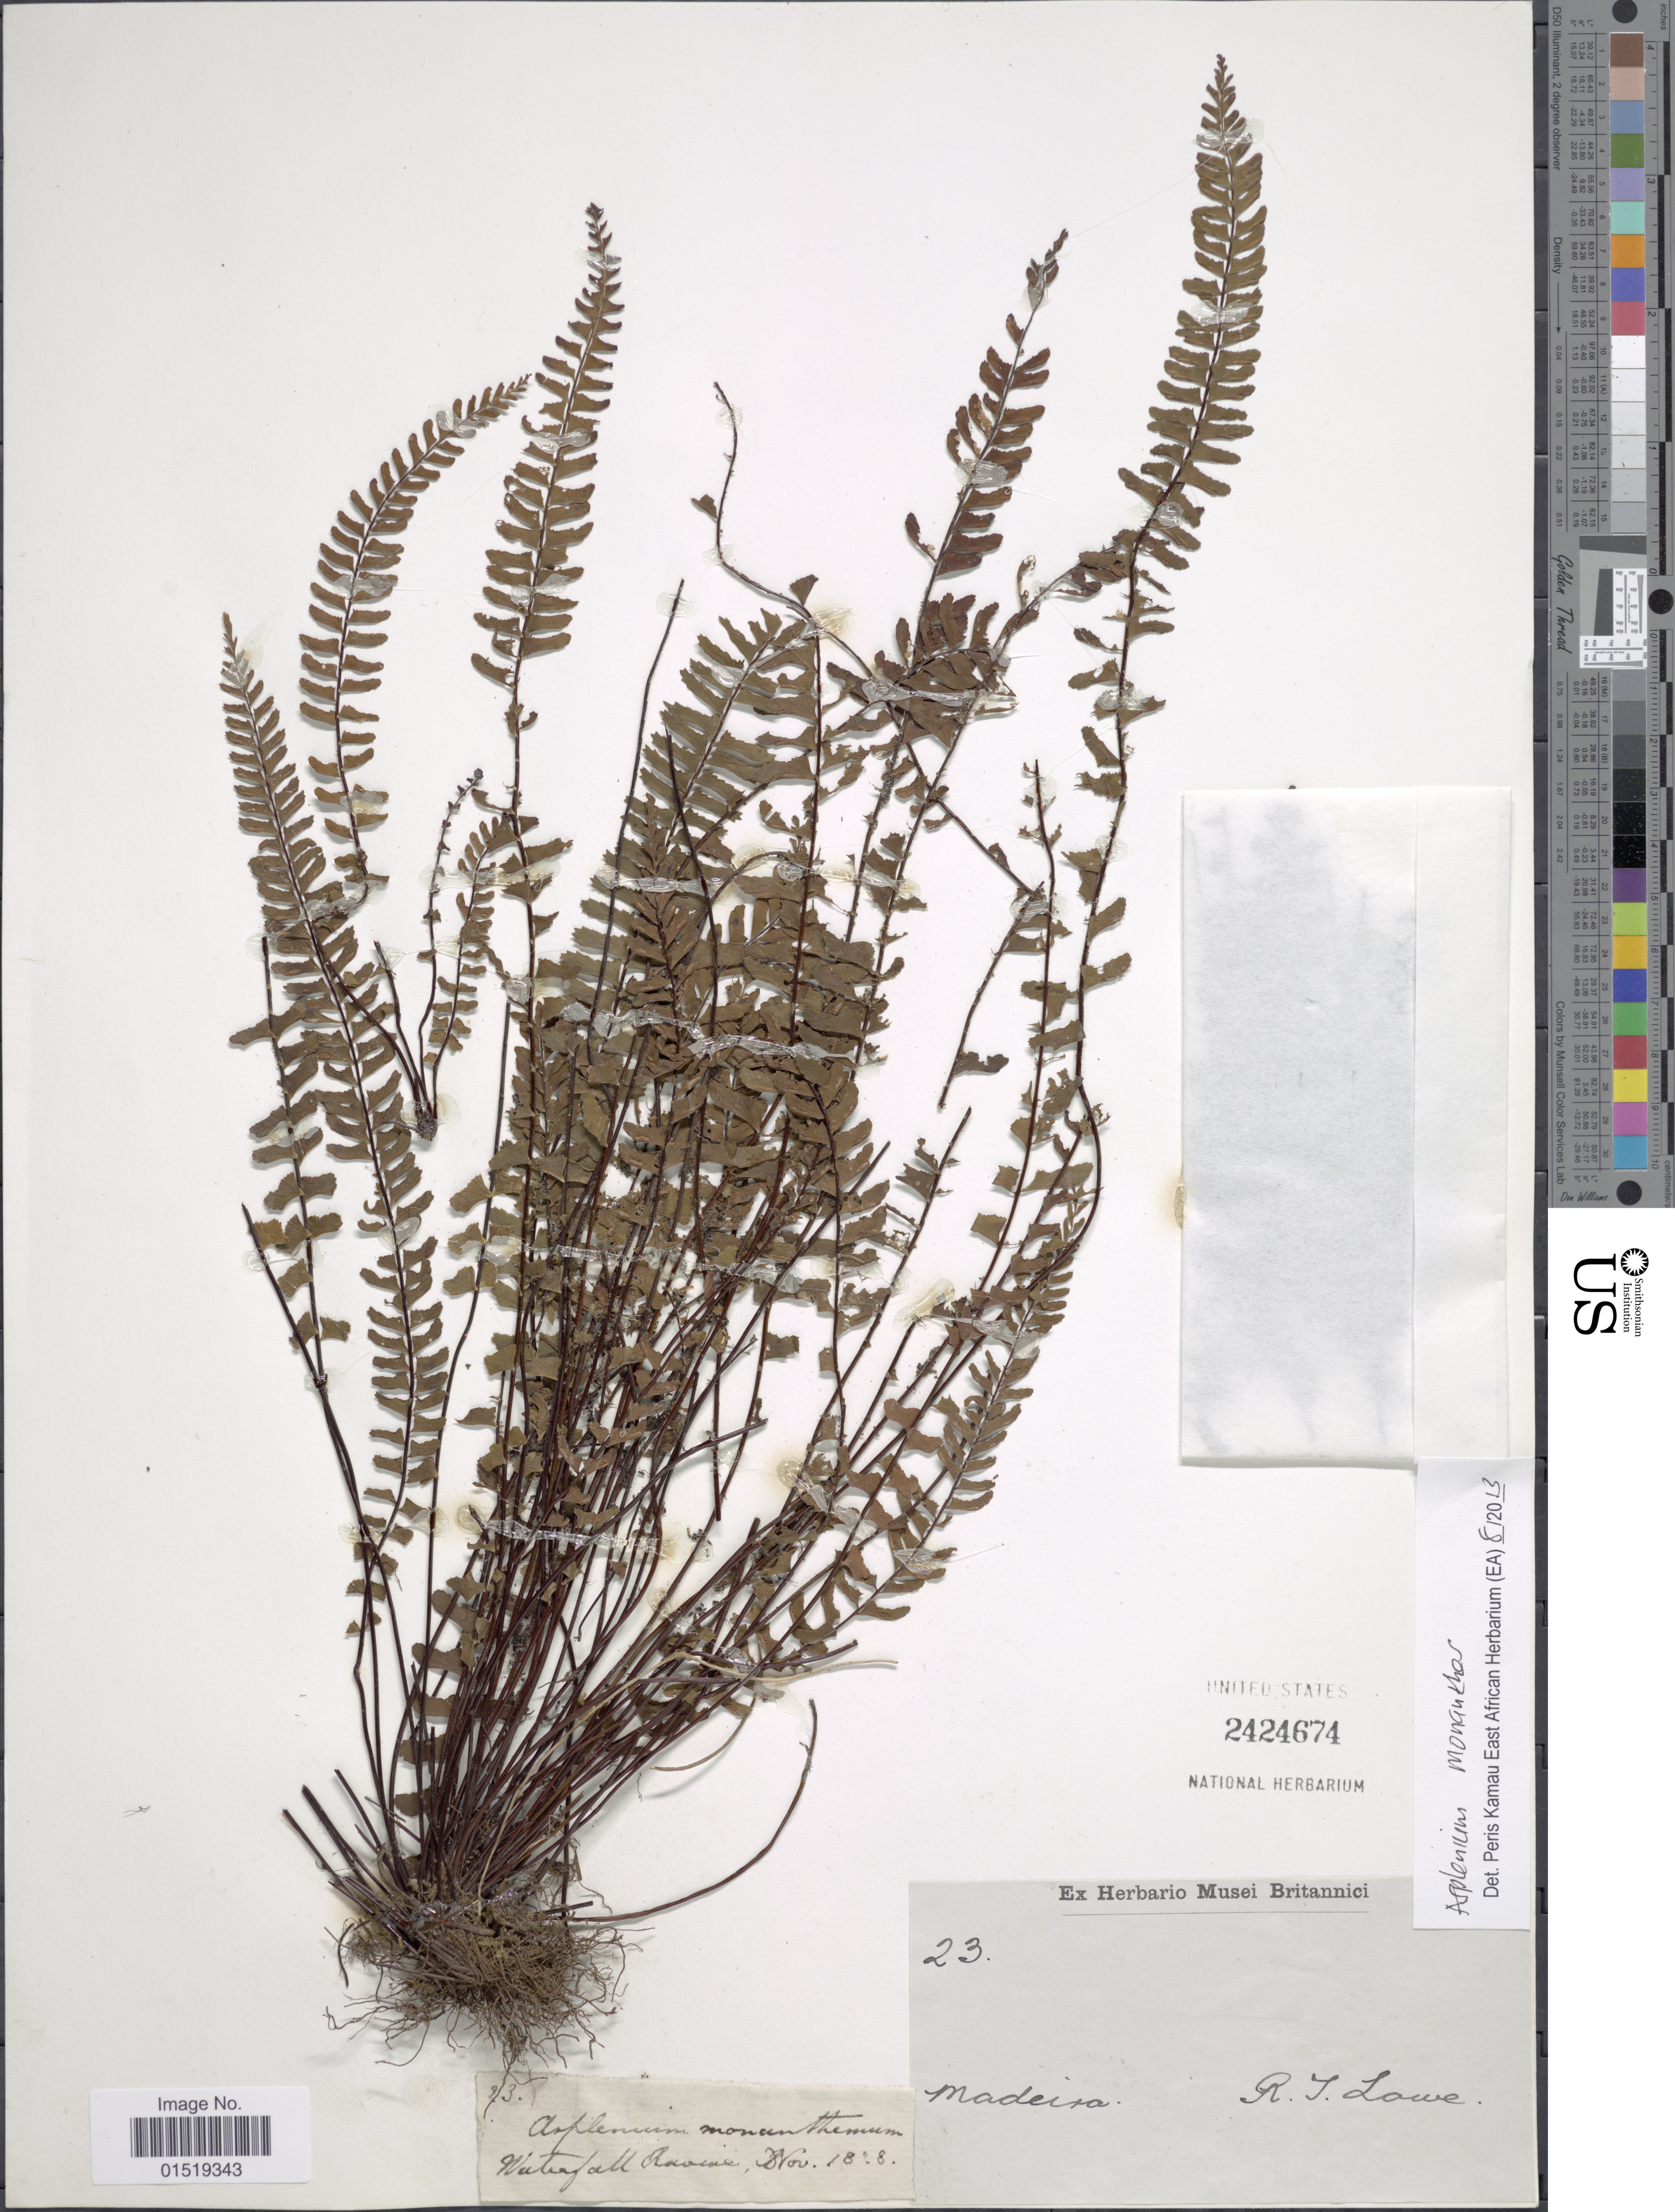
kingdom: Plantae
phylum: Tracheophyta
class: Polypodiopsida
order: Polypodiales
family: Aspleniaceae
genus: Asplenium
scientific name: Asplenium monanthes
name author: L.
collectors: R. T. Lowe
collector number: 23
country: Portugal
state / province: Madeira (Aut. Reg.)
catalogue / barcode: US 2424674